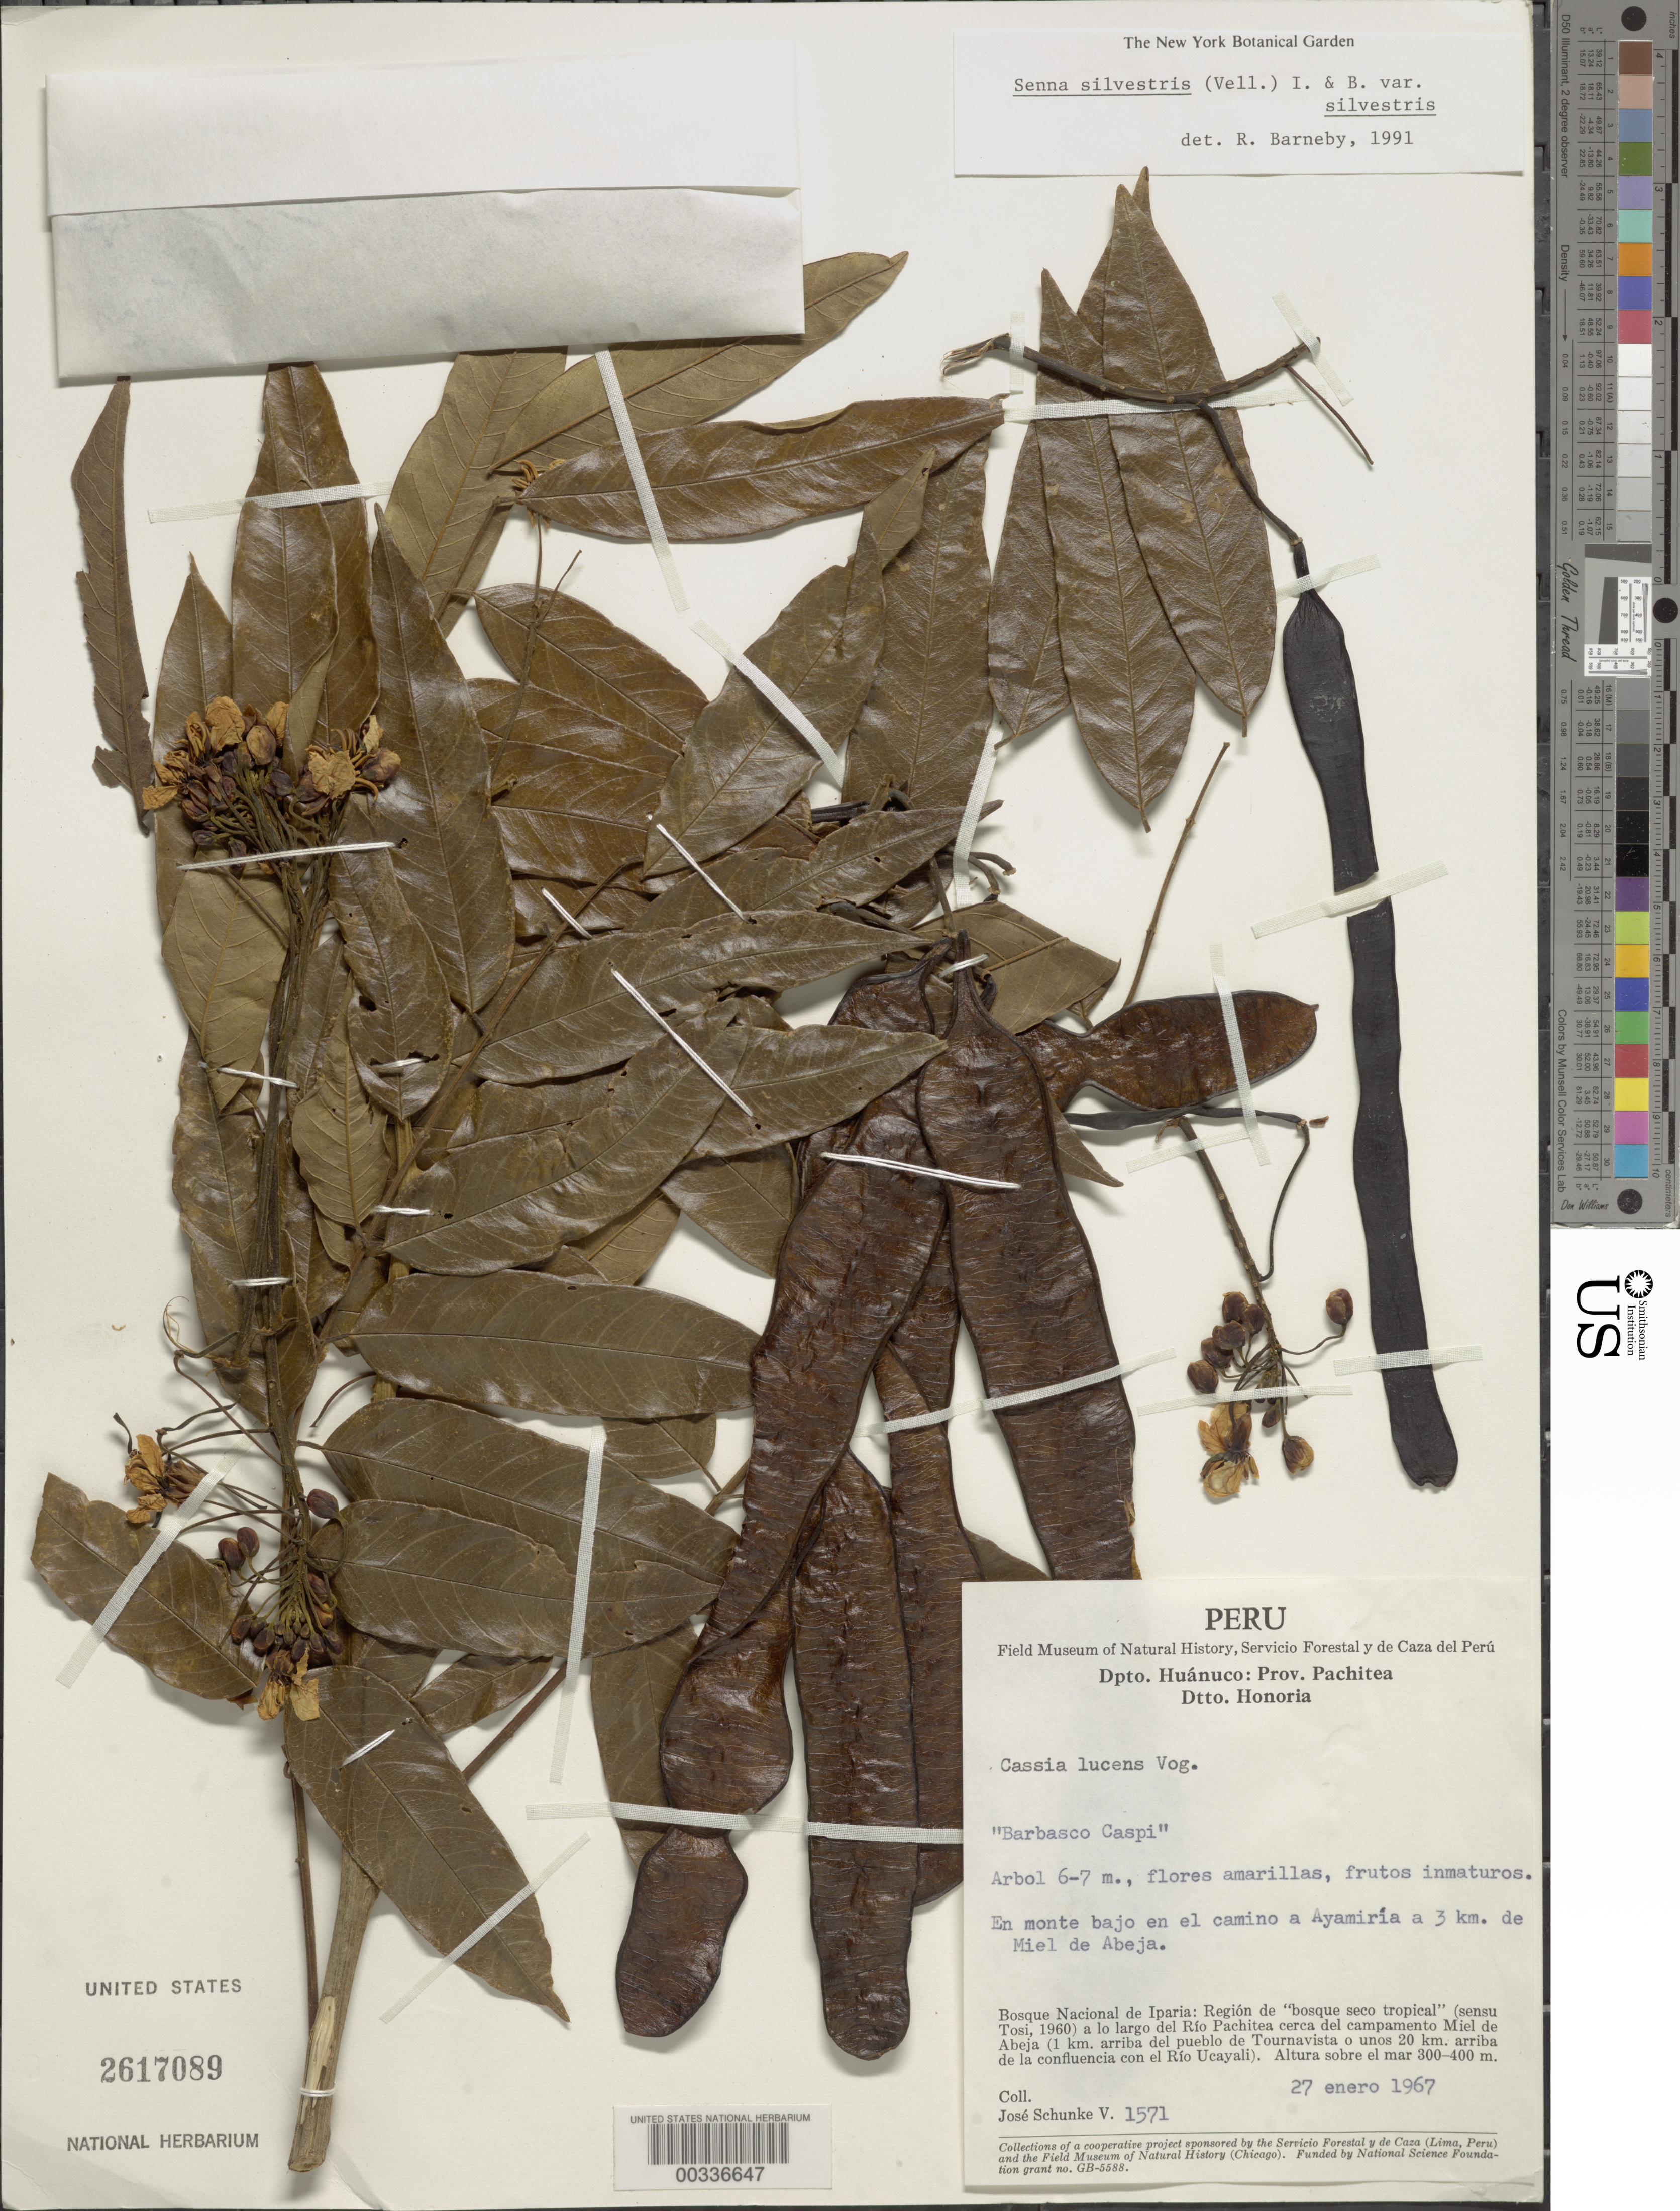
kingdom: Plantae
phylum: Tracheophyta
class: Magnoliopsida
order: Fabales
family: Fabaceae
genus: Senna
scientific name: Senna silvestris var. silvestris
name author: (Vell.) H.S. Irwin & Barneby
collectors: J. Schunke Vigo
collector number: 1571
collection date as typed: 27 Jan 1967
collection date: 1967-01-27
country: Peru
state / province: Huánuco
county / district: Pachitea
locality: Honoria dtto.; bosque nacional de iparia; along the rio pachitea around the campamento miel de abeja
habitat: Dry tropical forest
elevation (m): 300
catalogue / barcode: US 2617089